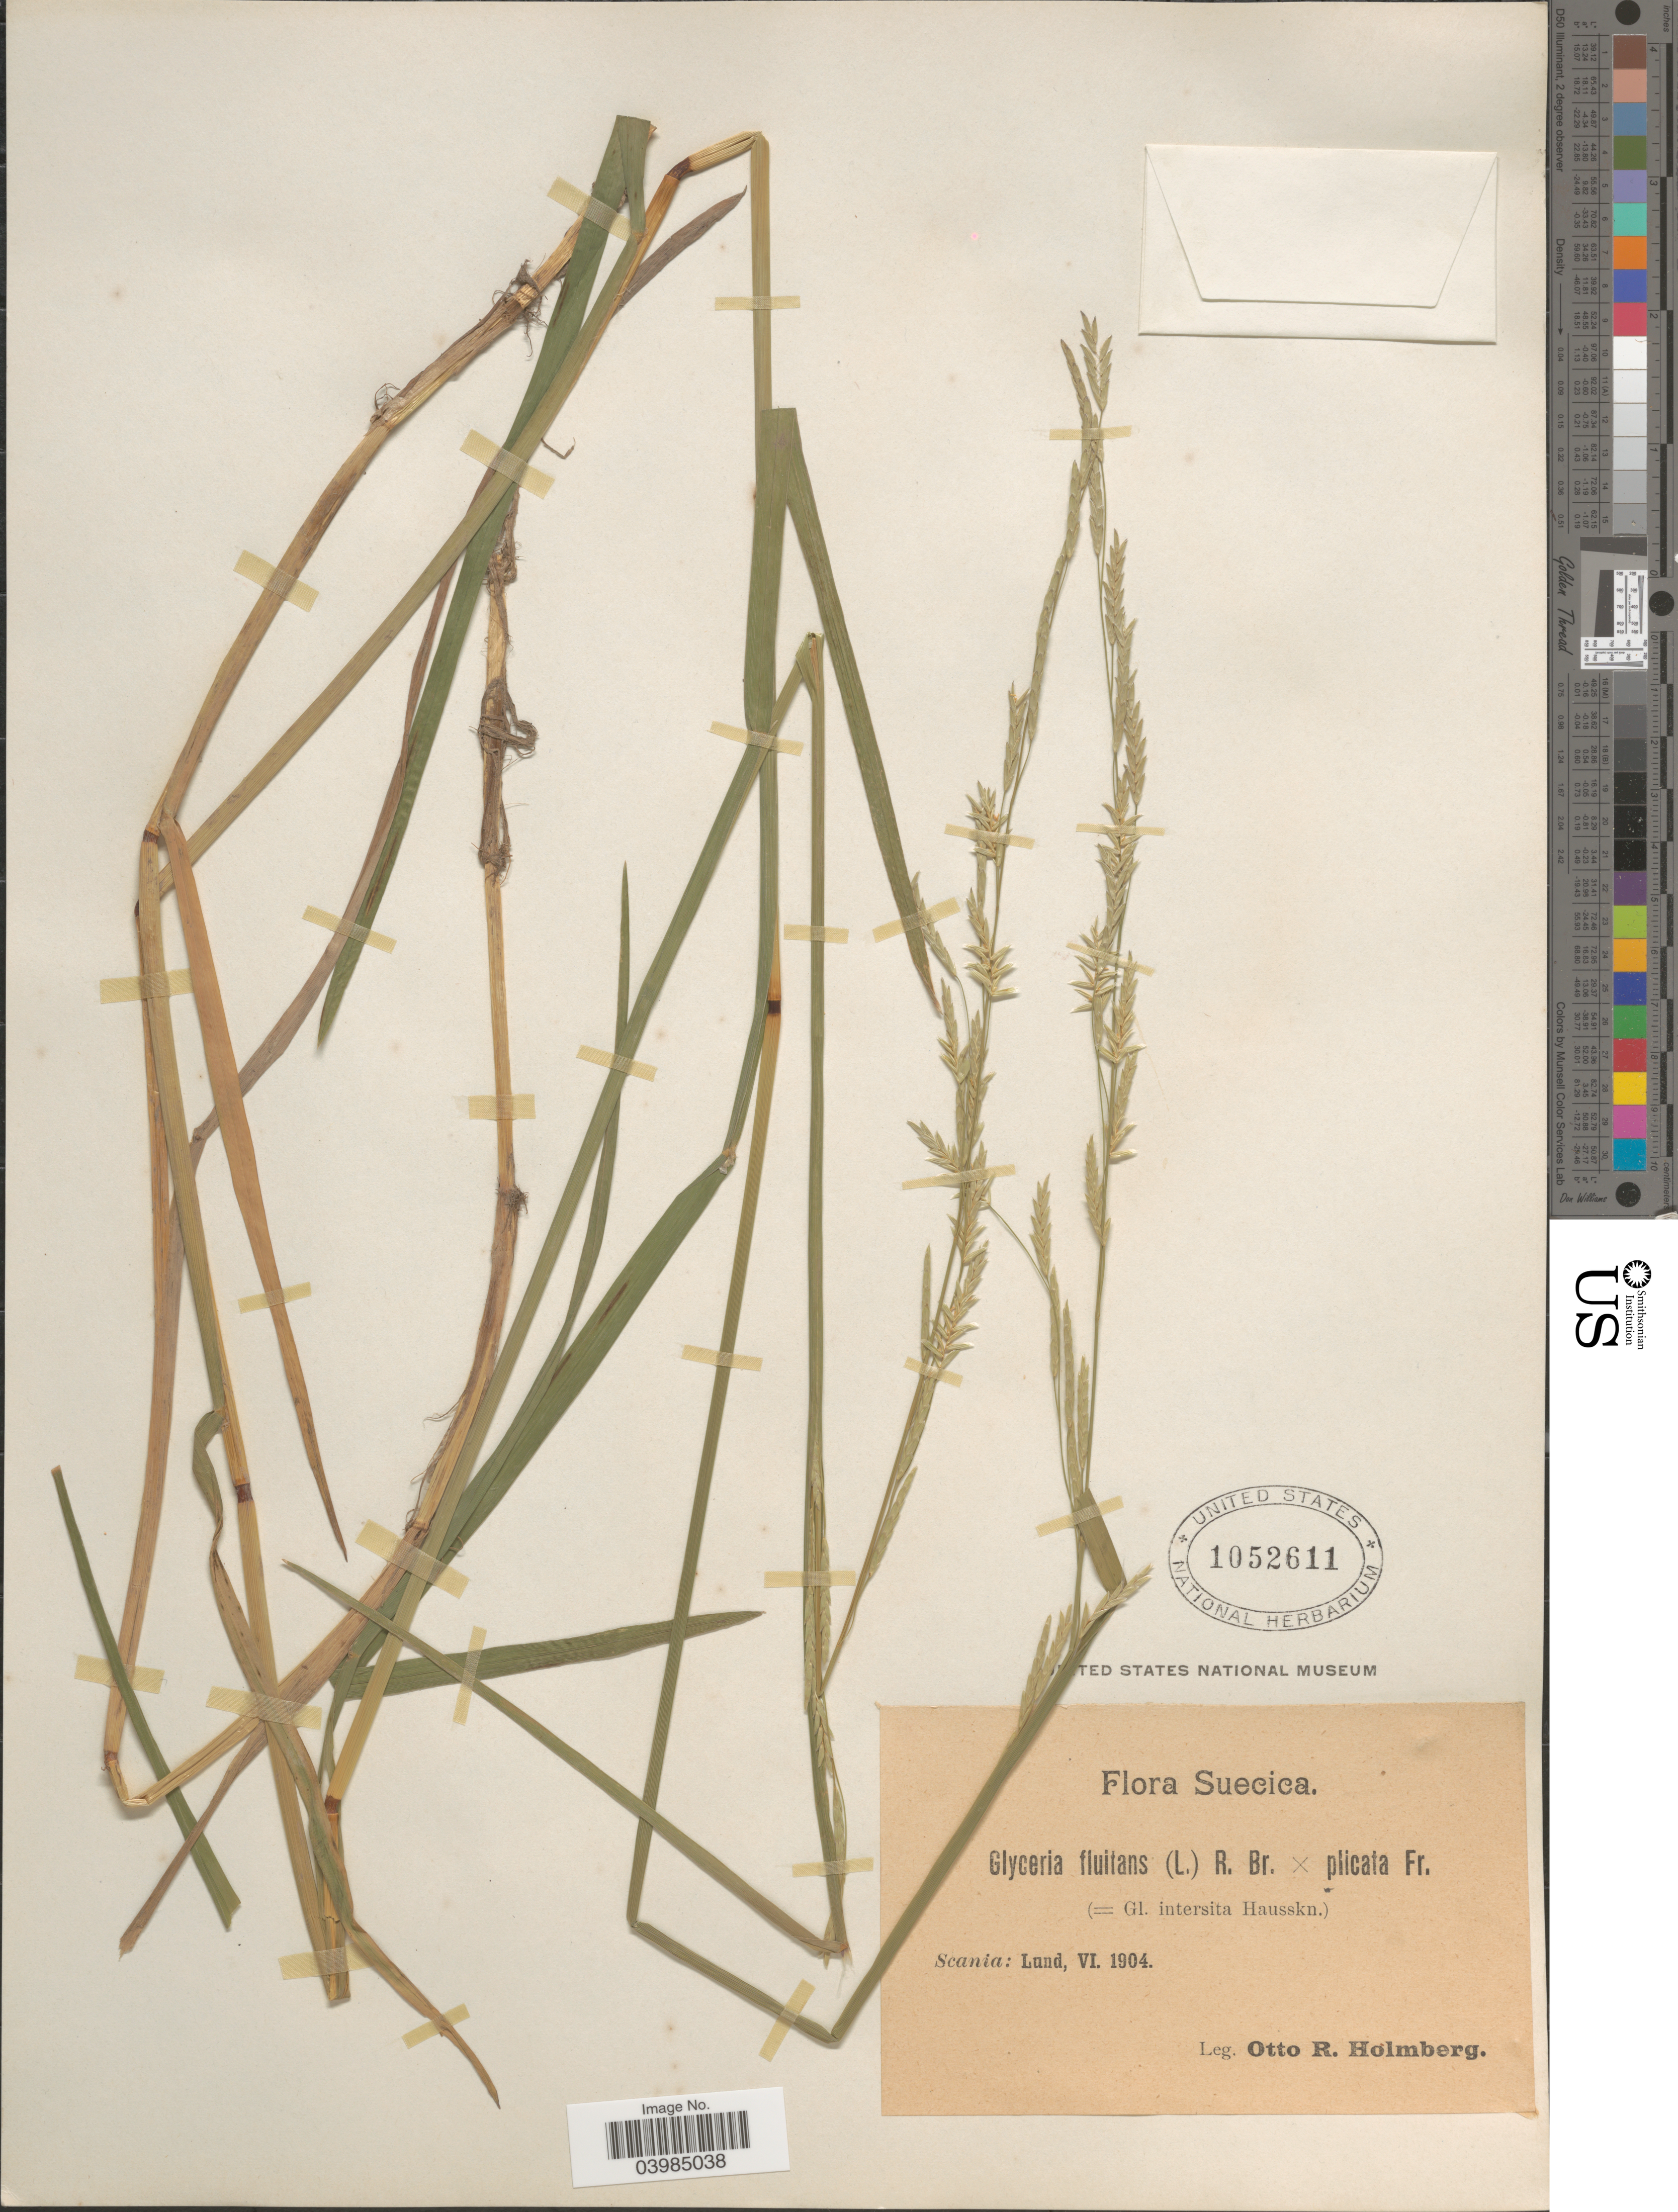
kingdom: Plantae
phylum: Tracheophyta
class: Liliopsida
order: Poales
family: Poaceae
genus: Glyceria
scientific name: Glyceria fluitans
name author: (L.) R. Br.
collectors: O. Holmberg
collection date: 1904-06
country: Sweden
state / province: Skåne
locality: Suecica. Scania: Lund.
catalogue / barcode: US 1052611